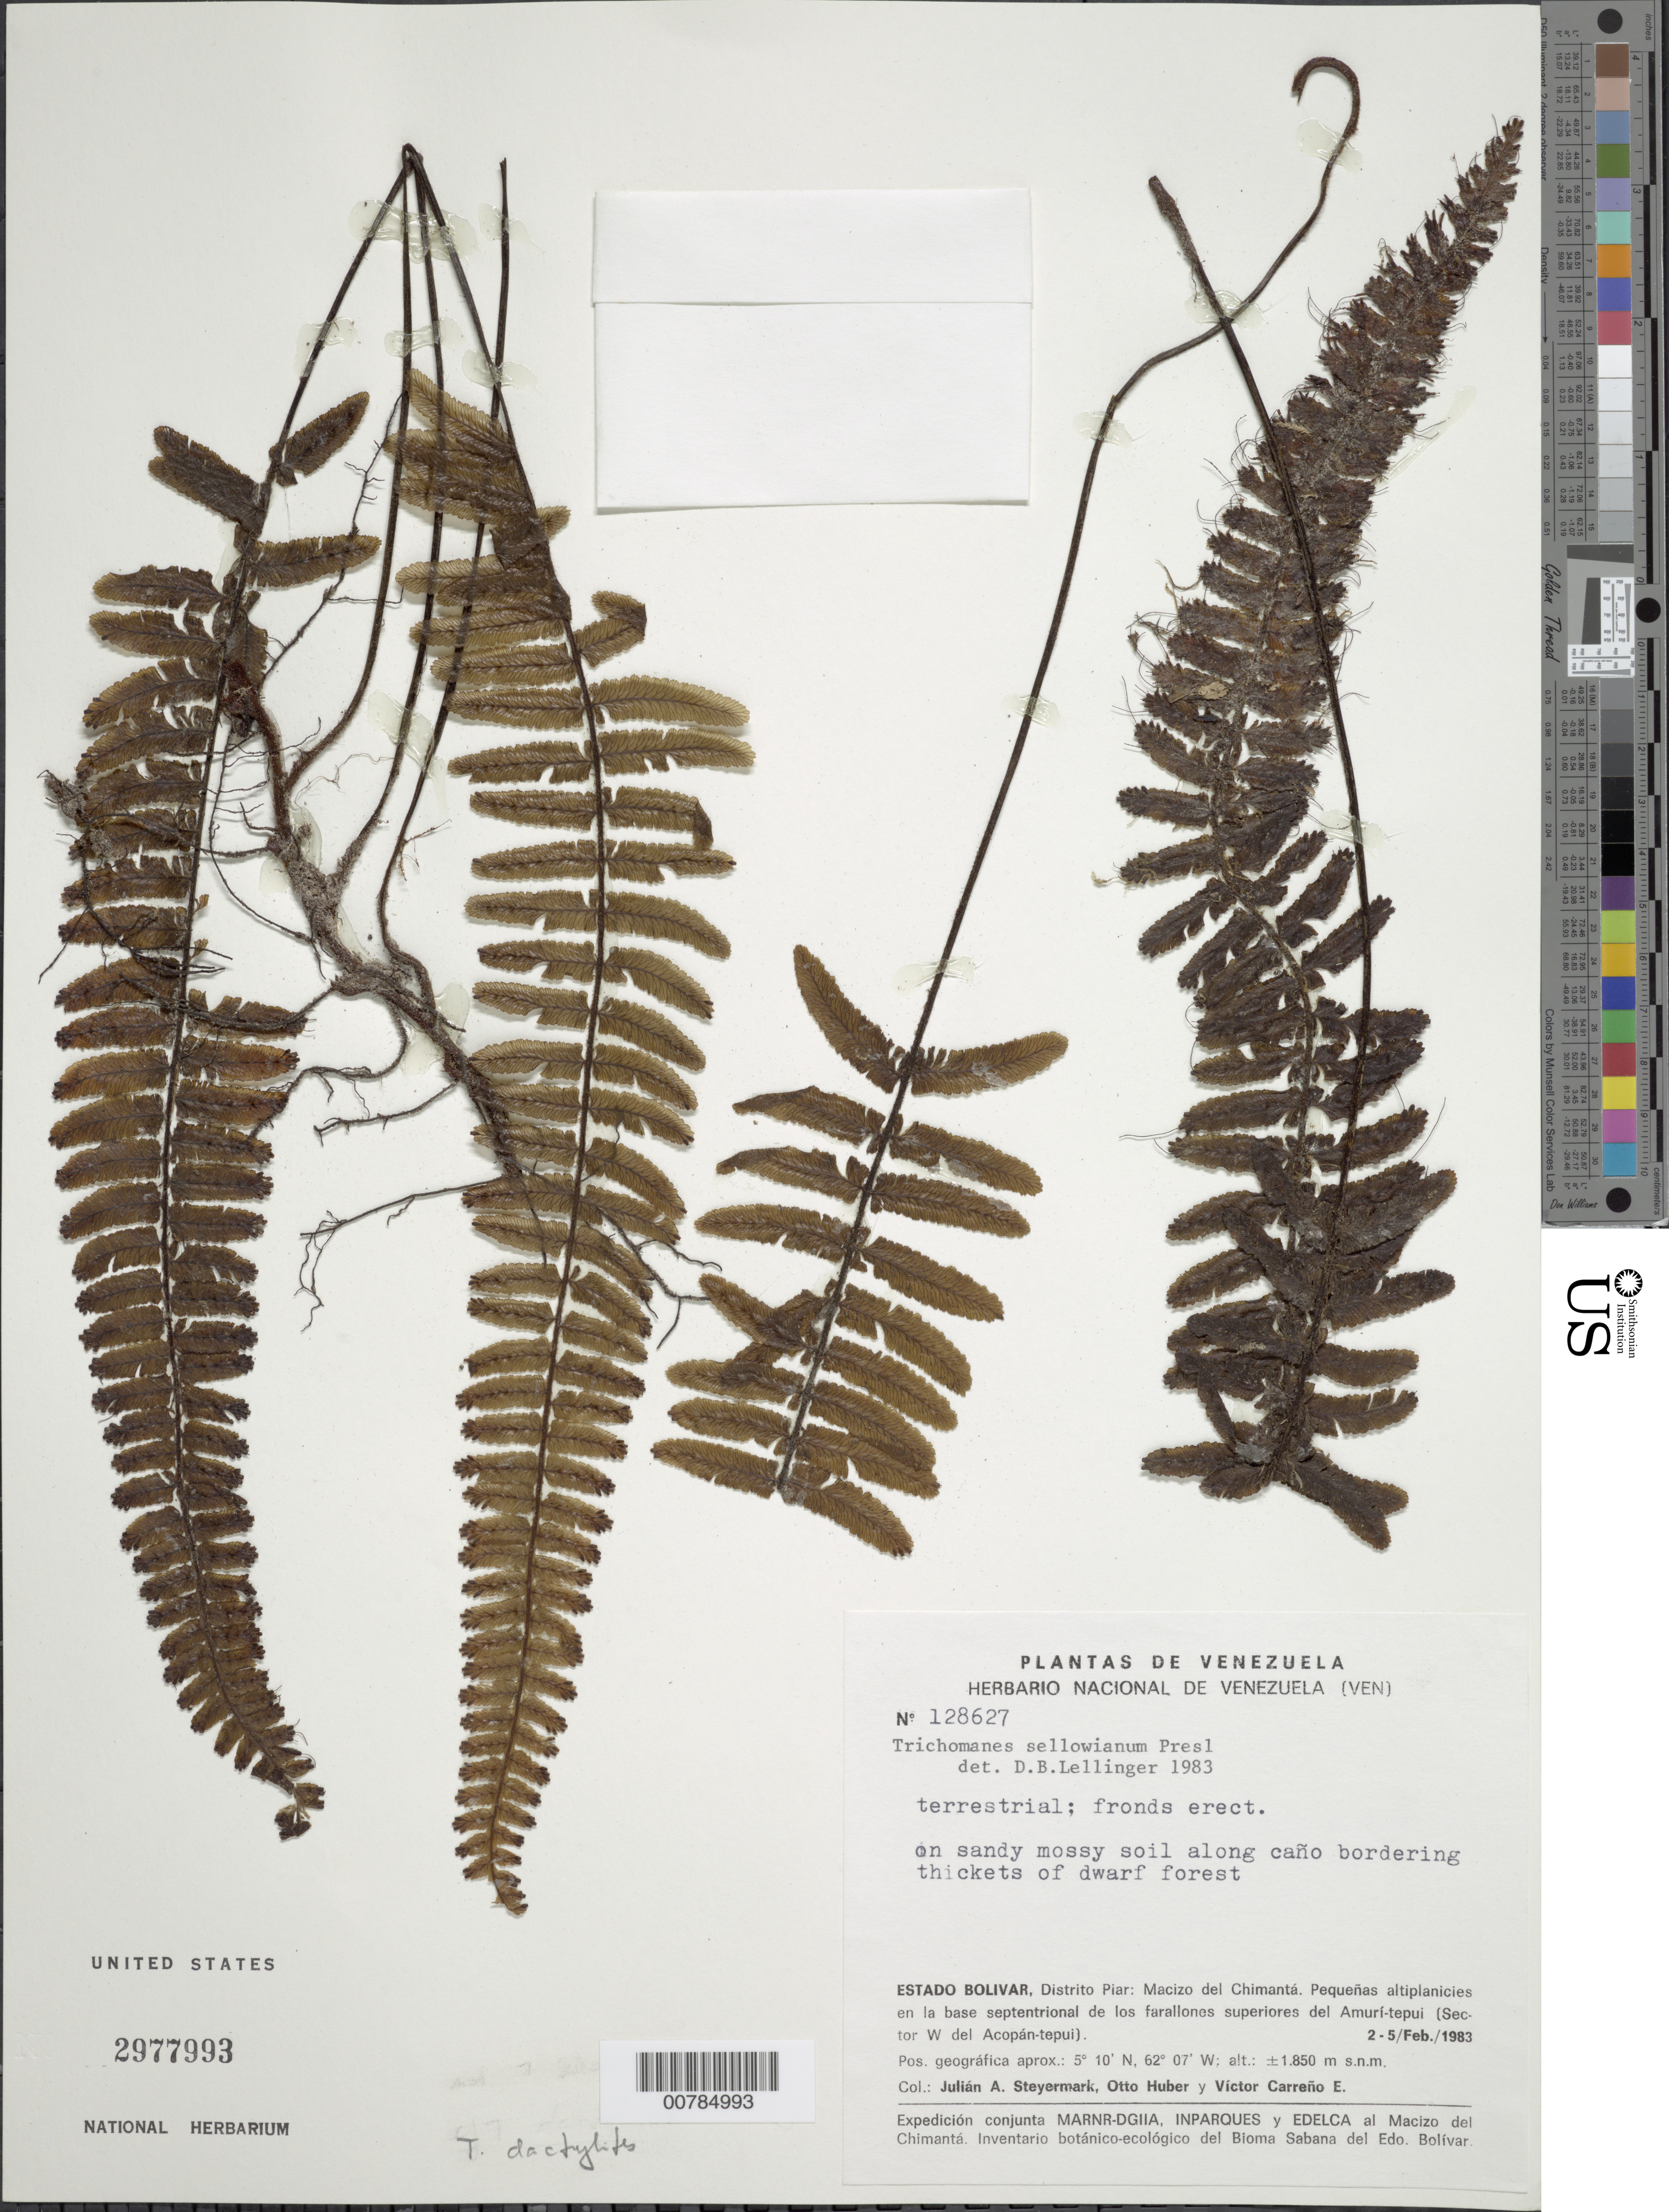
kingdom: Plantae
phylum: Tracheophyta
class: Polypodiopsida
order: Hymenophyllales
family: Hymenophyllaceae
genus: Trichomanes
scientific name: Trichomanes dactylites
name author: Sodiro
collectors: J. Steyermark, O. Huber & V. Carreño E.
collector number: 128627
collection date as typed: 2-Feb-83 to 5-Feb-83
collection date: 1983-02-02/1983-02-05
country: Venezuela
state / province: Bolívar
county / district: Piar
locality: Macizo del Chimantá, Amuí-tepuí (Sector W del Acopán-tepuí)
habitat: Sandy mossy soil along caño bordering thickets of dwarf forest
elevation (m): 1850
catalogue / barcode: US 2977993